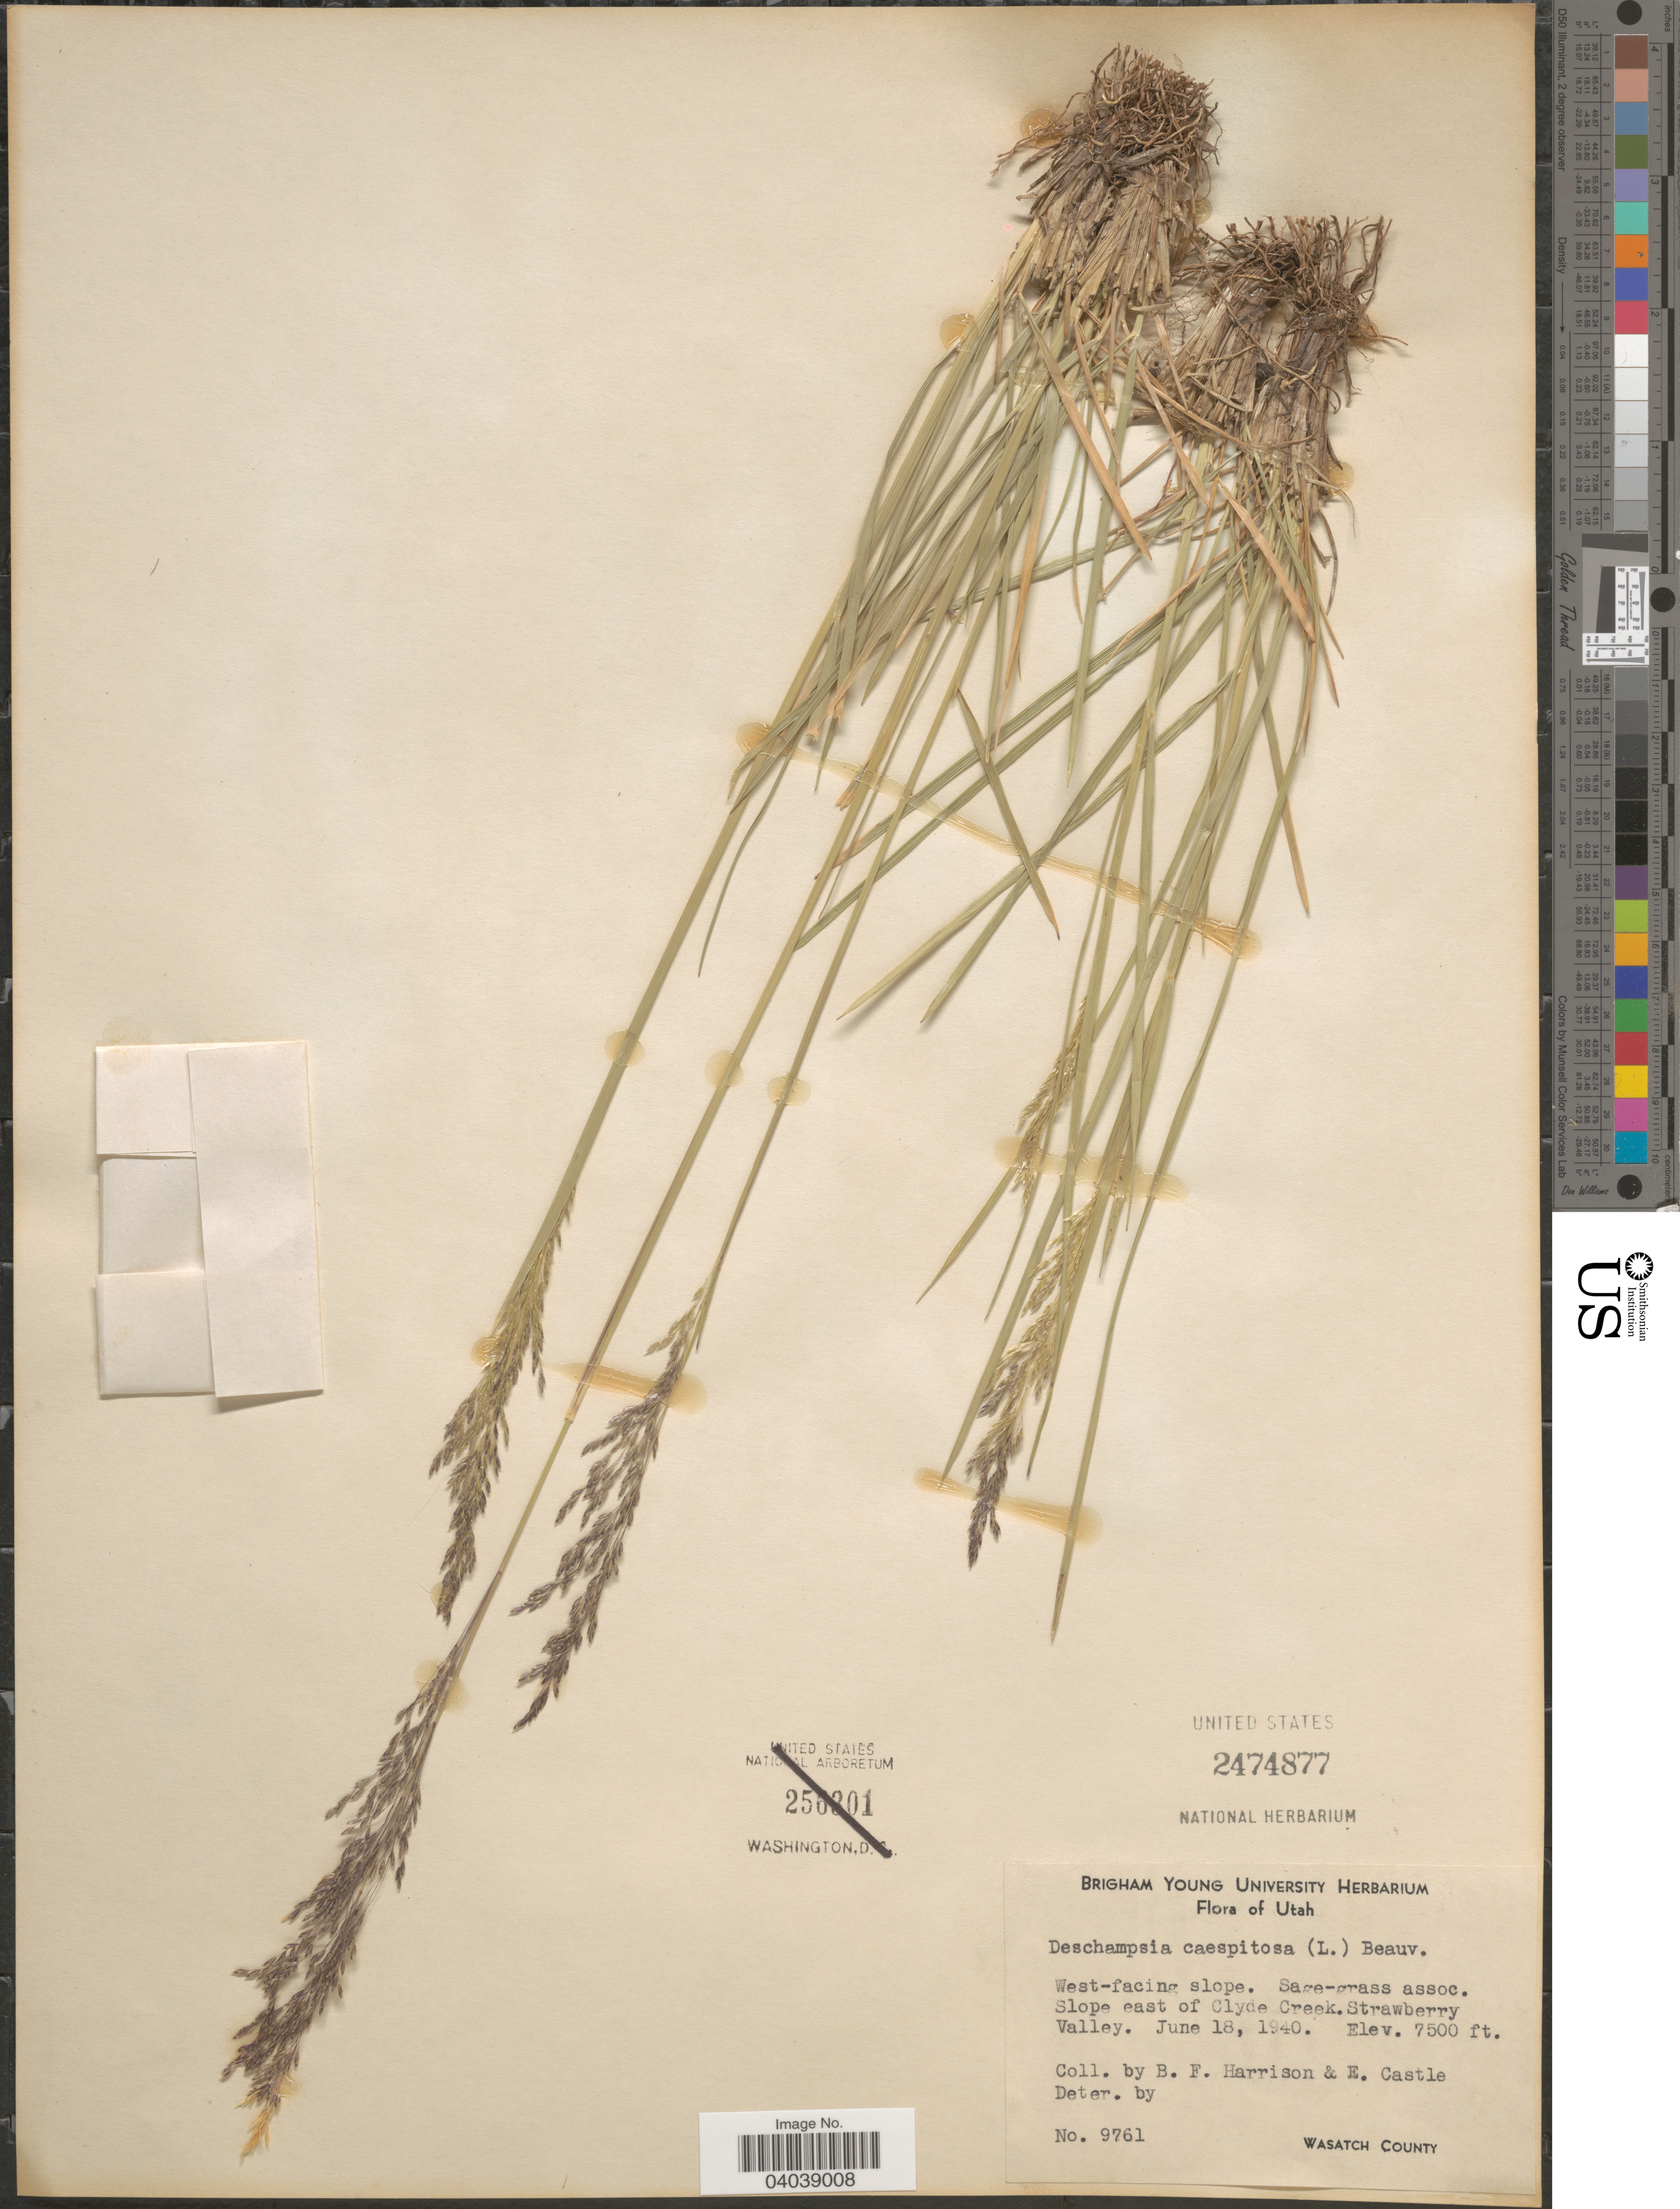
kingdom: Plantae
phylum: Tracheophyta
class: Liliopsida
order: Poales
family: Poaceae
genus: Deschampsia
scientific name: Deschampsia cespitosa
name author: (L.) P. Beauv.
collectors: B. F. Harrison & E. Castle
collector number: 9761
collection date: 1940-06-18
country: United States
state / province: Utah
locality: West-facing slope. Sage-grass assoc. Slope east of Clyde Creek. Strawberry Valley.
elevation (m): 2286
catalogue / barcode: US 2474877